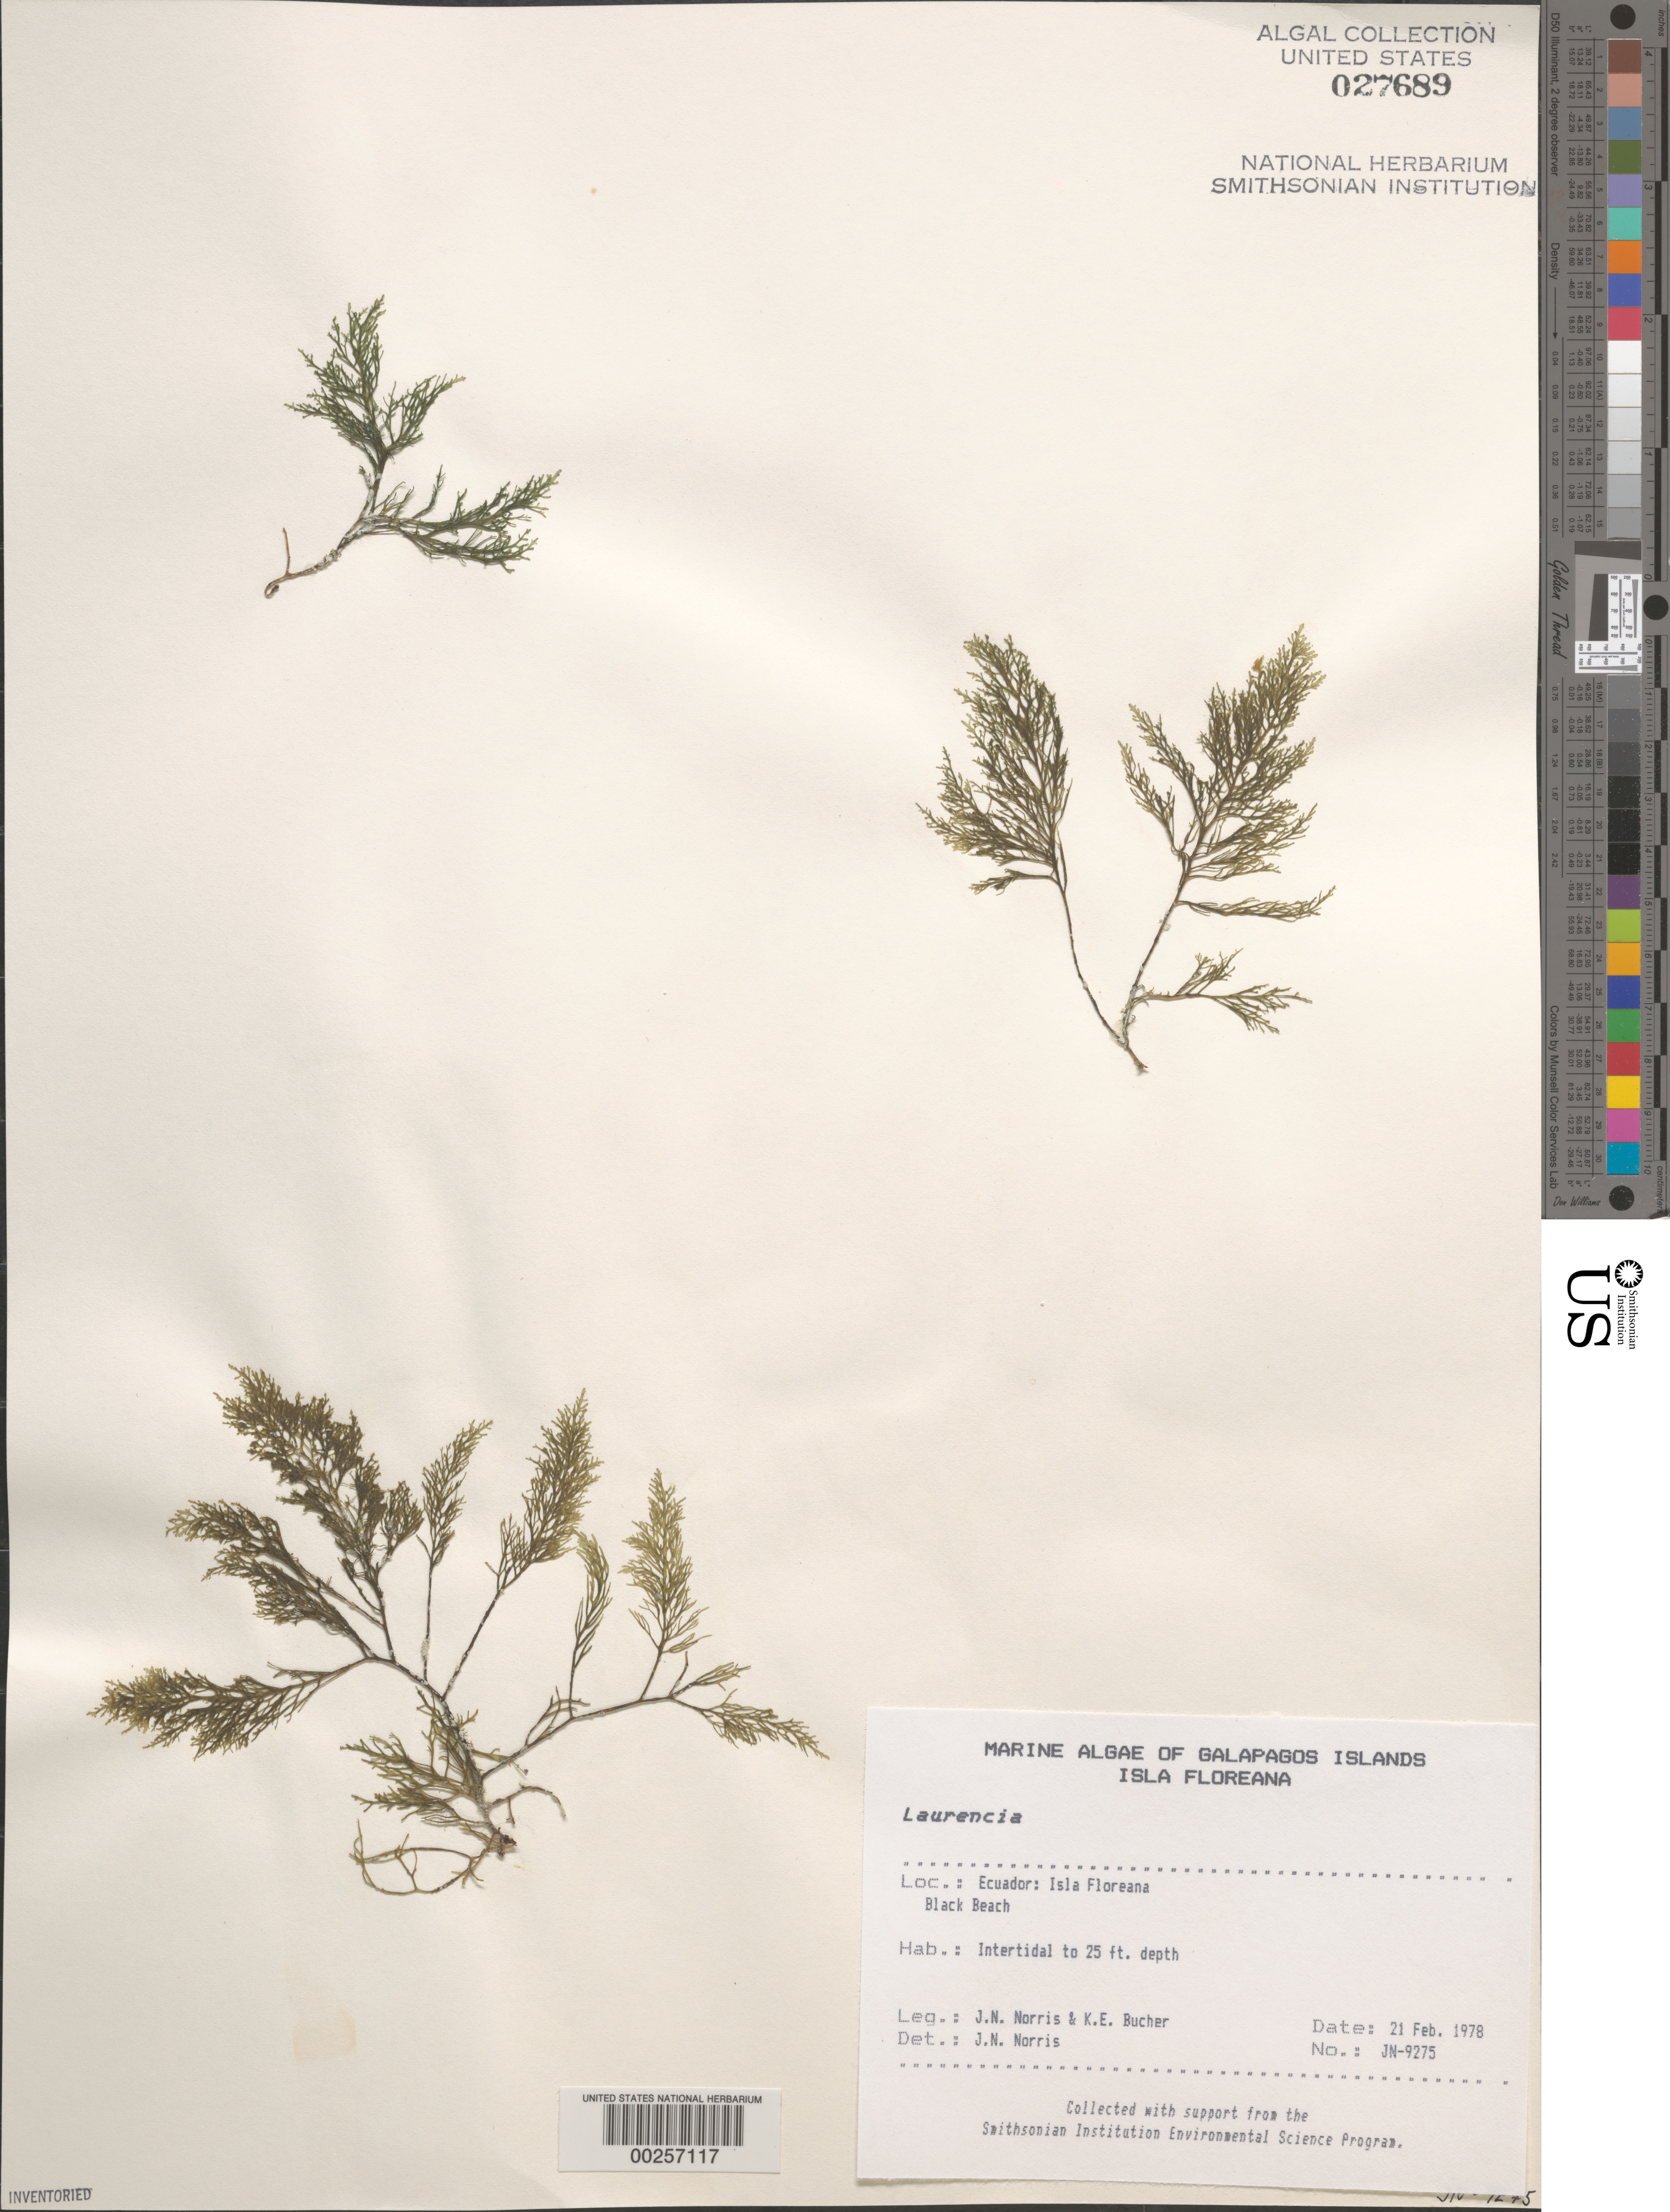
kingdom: Plantae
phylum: Rhodophyta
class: Florideophyceae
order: Ceramiales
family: Rhodomelaceae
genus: Laurencia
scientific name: Laurencia sp.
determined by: Norris, James N.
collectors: J. N. Norris & K. E. Bucher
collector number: JN-9275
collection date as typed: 21 Feb 1978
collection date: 1978-02-21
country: Ecuador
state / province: Colón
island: Floreana [Charles, Santa Maria]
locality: Black Beach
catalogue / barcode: US 27689